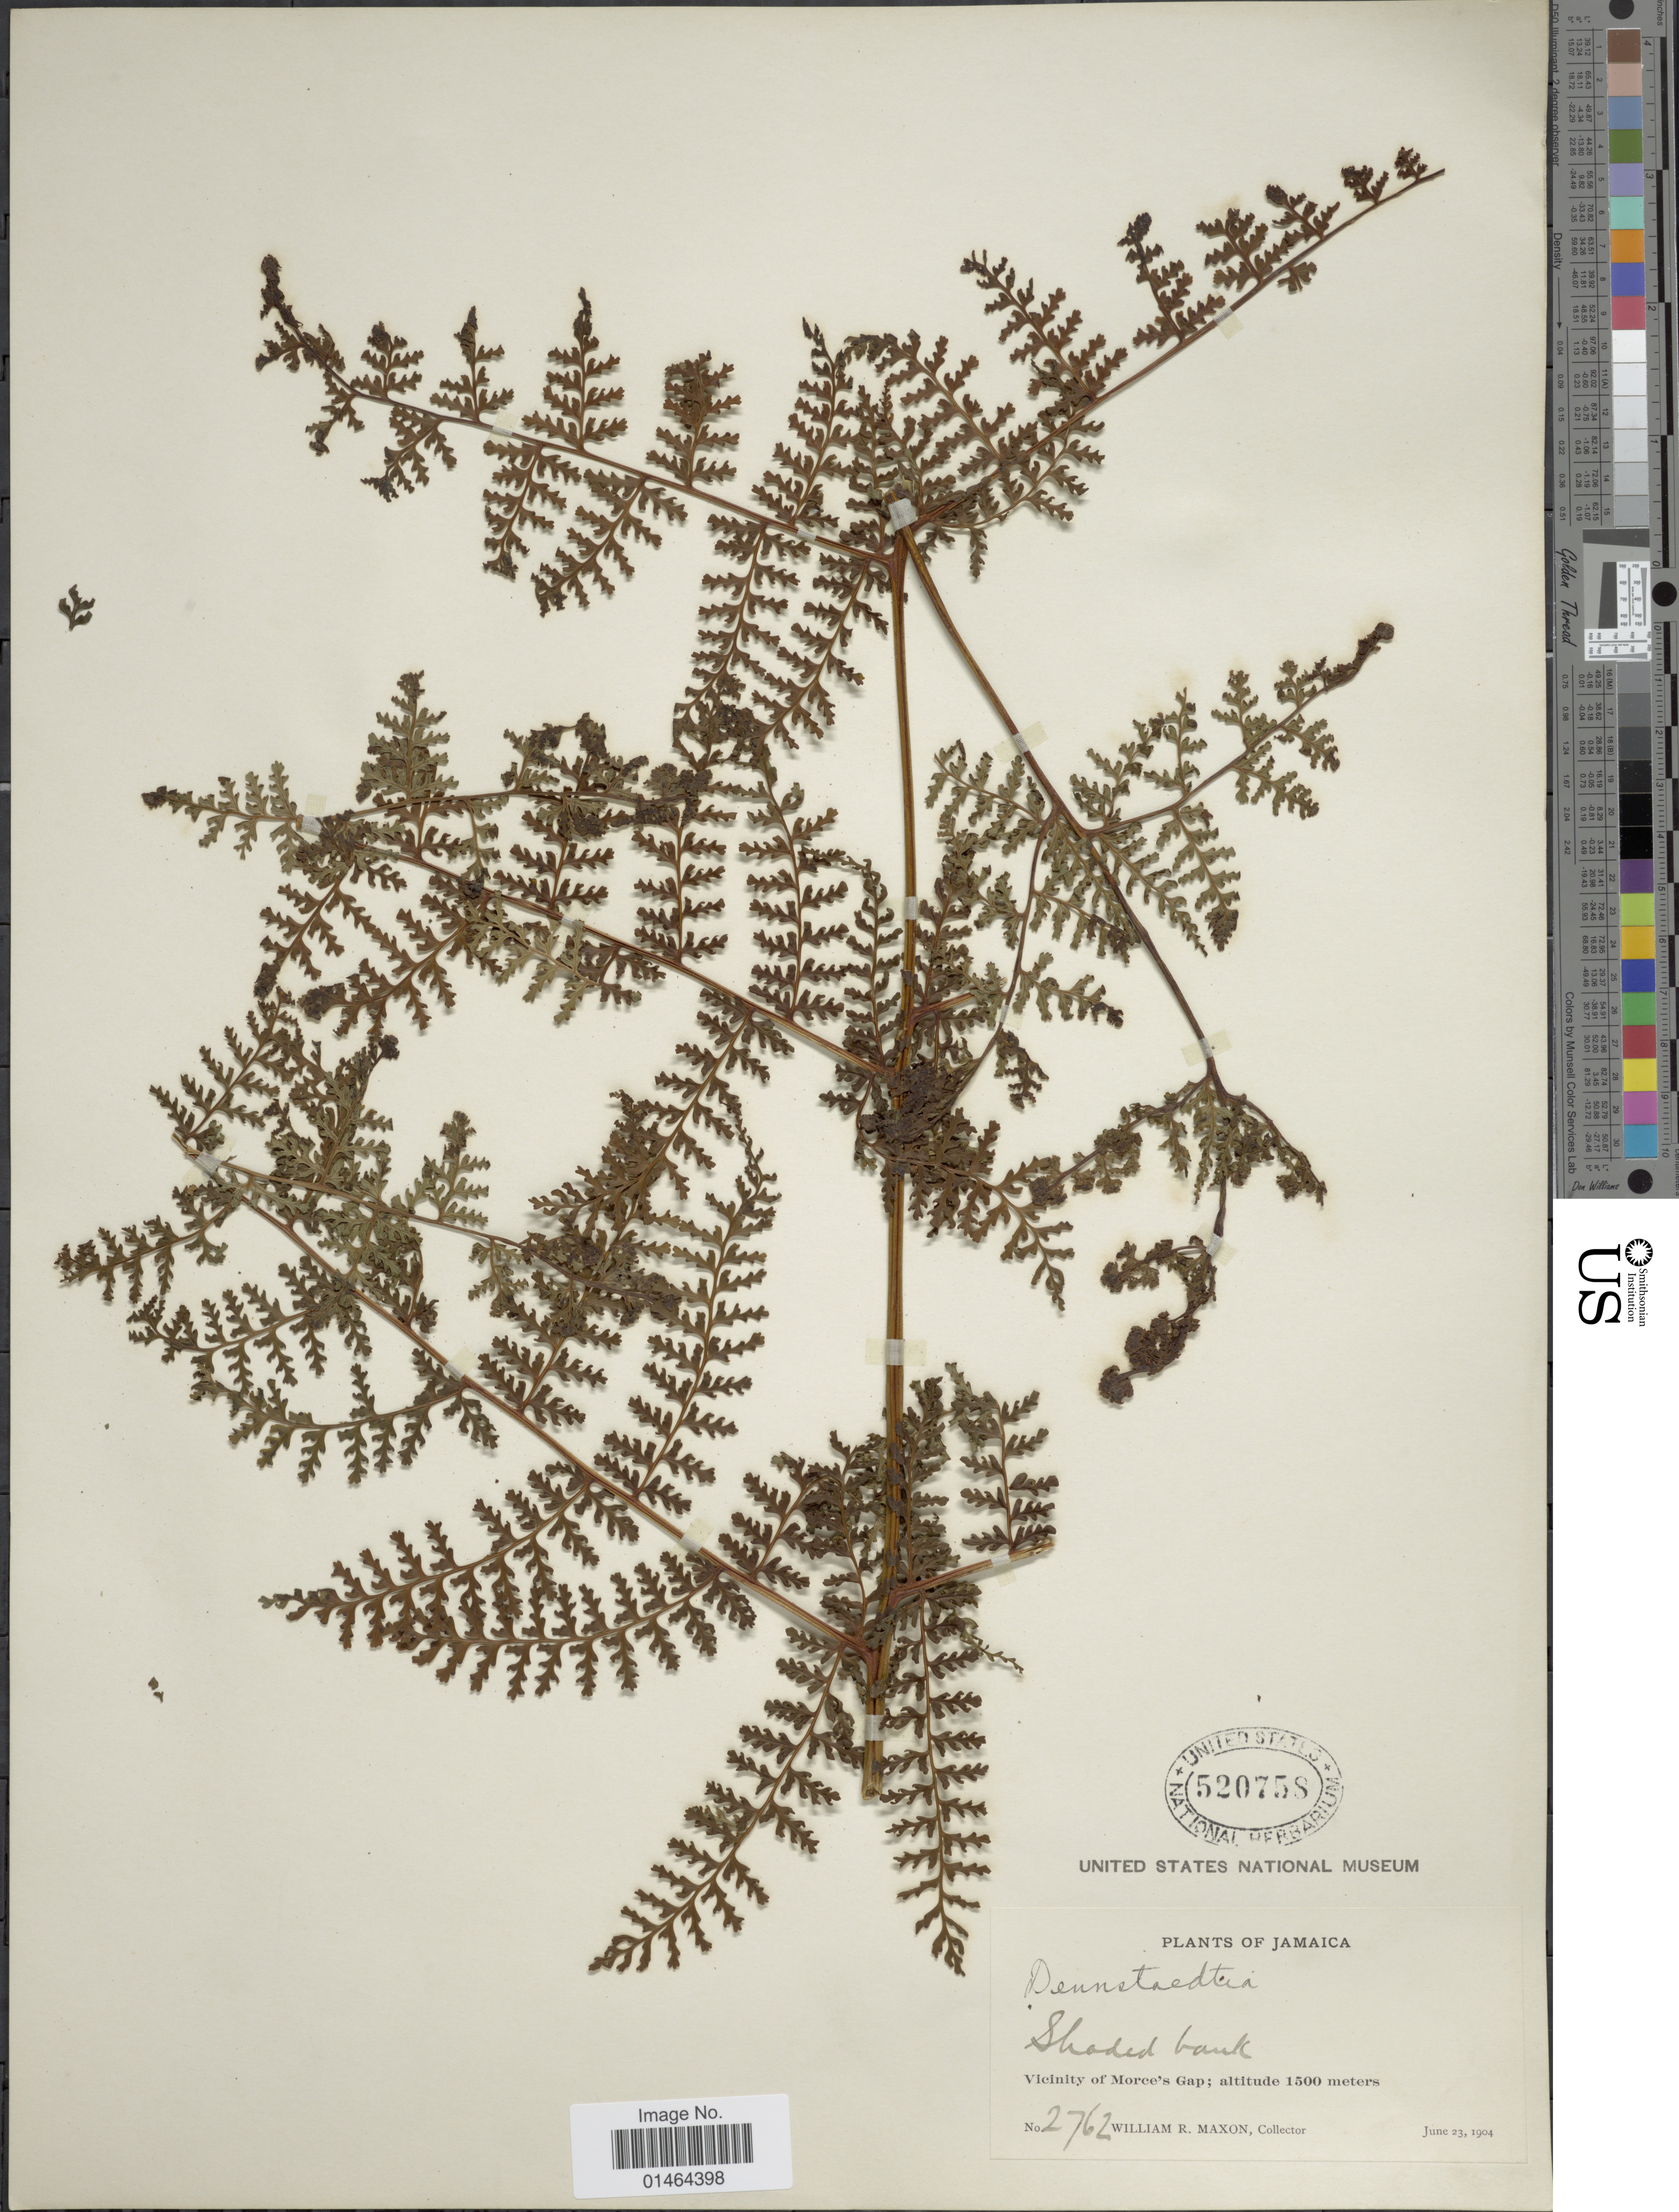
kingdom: Plantae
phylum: Tracheophyta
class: Polypodiopsida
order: Polypodiales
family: Dennstaedtiaceae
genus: Dennstaedtia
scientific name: Dennstaedtia cornuta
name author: (Kaulf.) Mett.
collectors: W. R. Maxon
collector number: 2762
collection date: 1904-06-23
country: Jamaica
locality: Vicinity of Morce's Gap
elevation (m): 1500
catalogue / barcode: US 520758